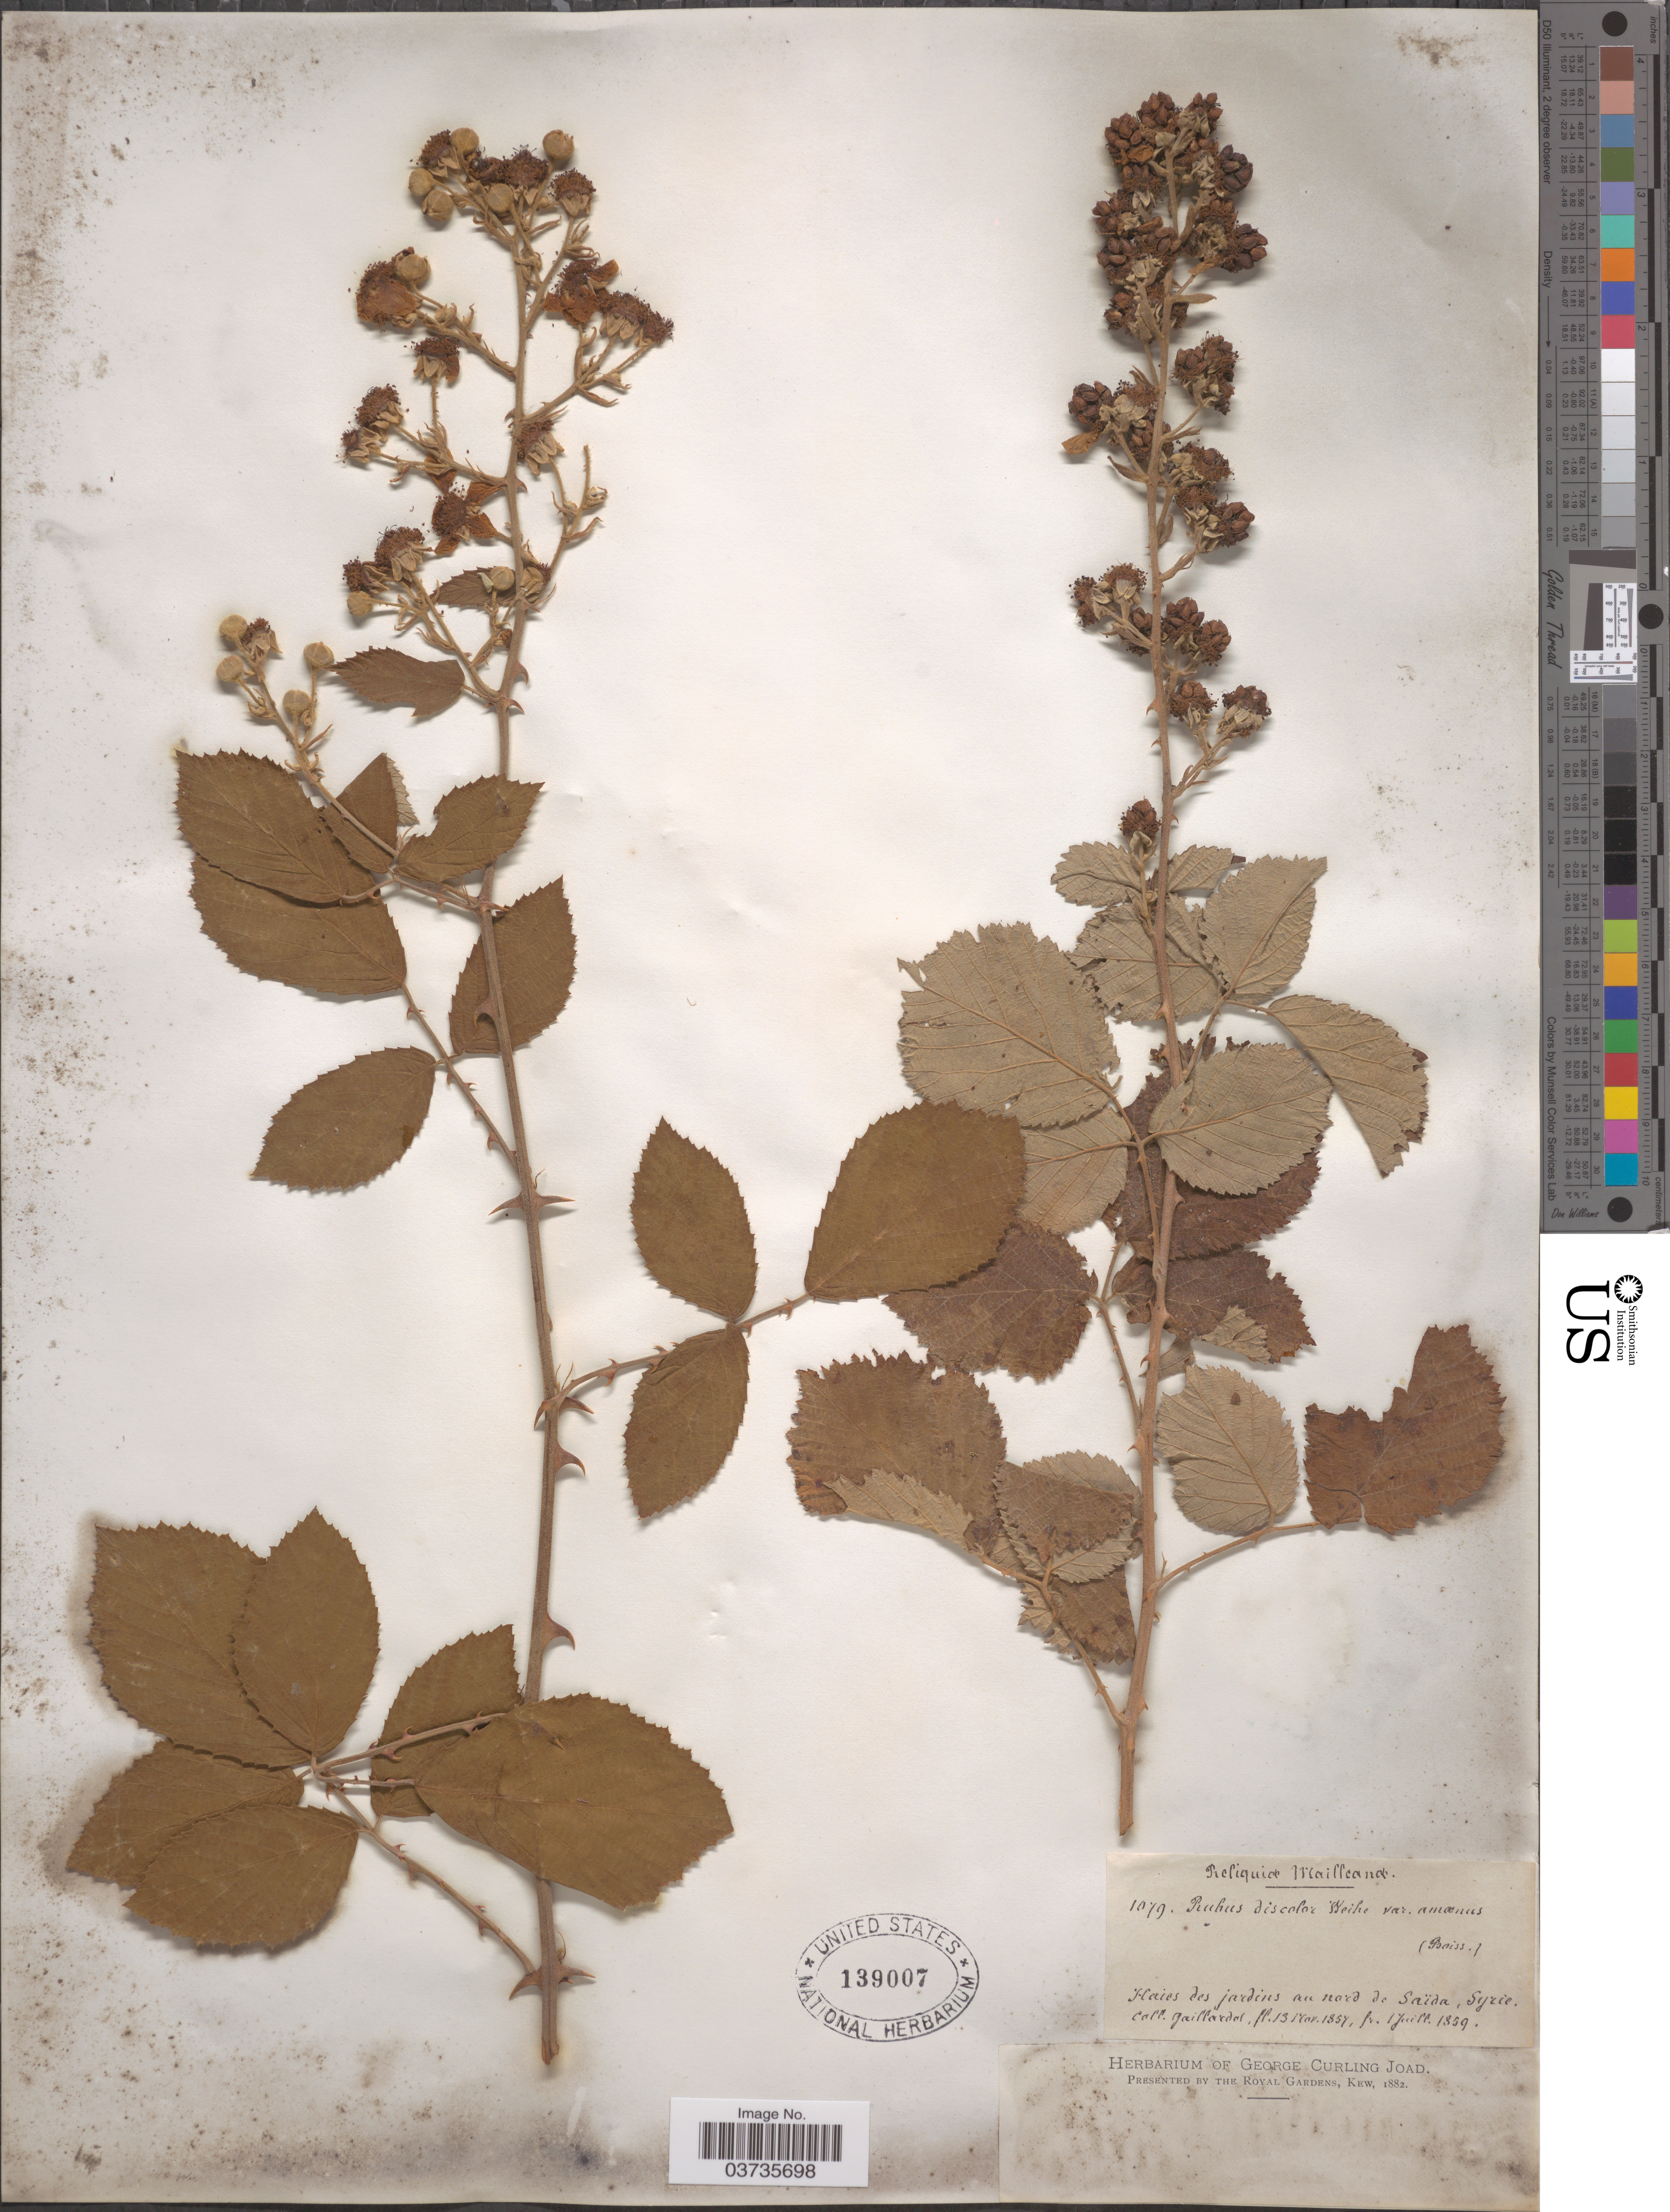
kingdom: Plantae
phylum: Tracheophyta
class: Magnoliopsida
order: Rosales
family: Rosaceae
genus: Rubus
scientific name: Rubus discolor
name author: Weihe & Nees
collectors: -. Gaillardet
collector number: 1079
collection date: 1859-07-01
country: Syria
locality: Haies des jardins au nord de Saïda, Syrie.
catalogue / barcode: US 139007